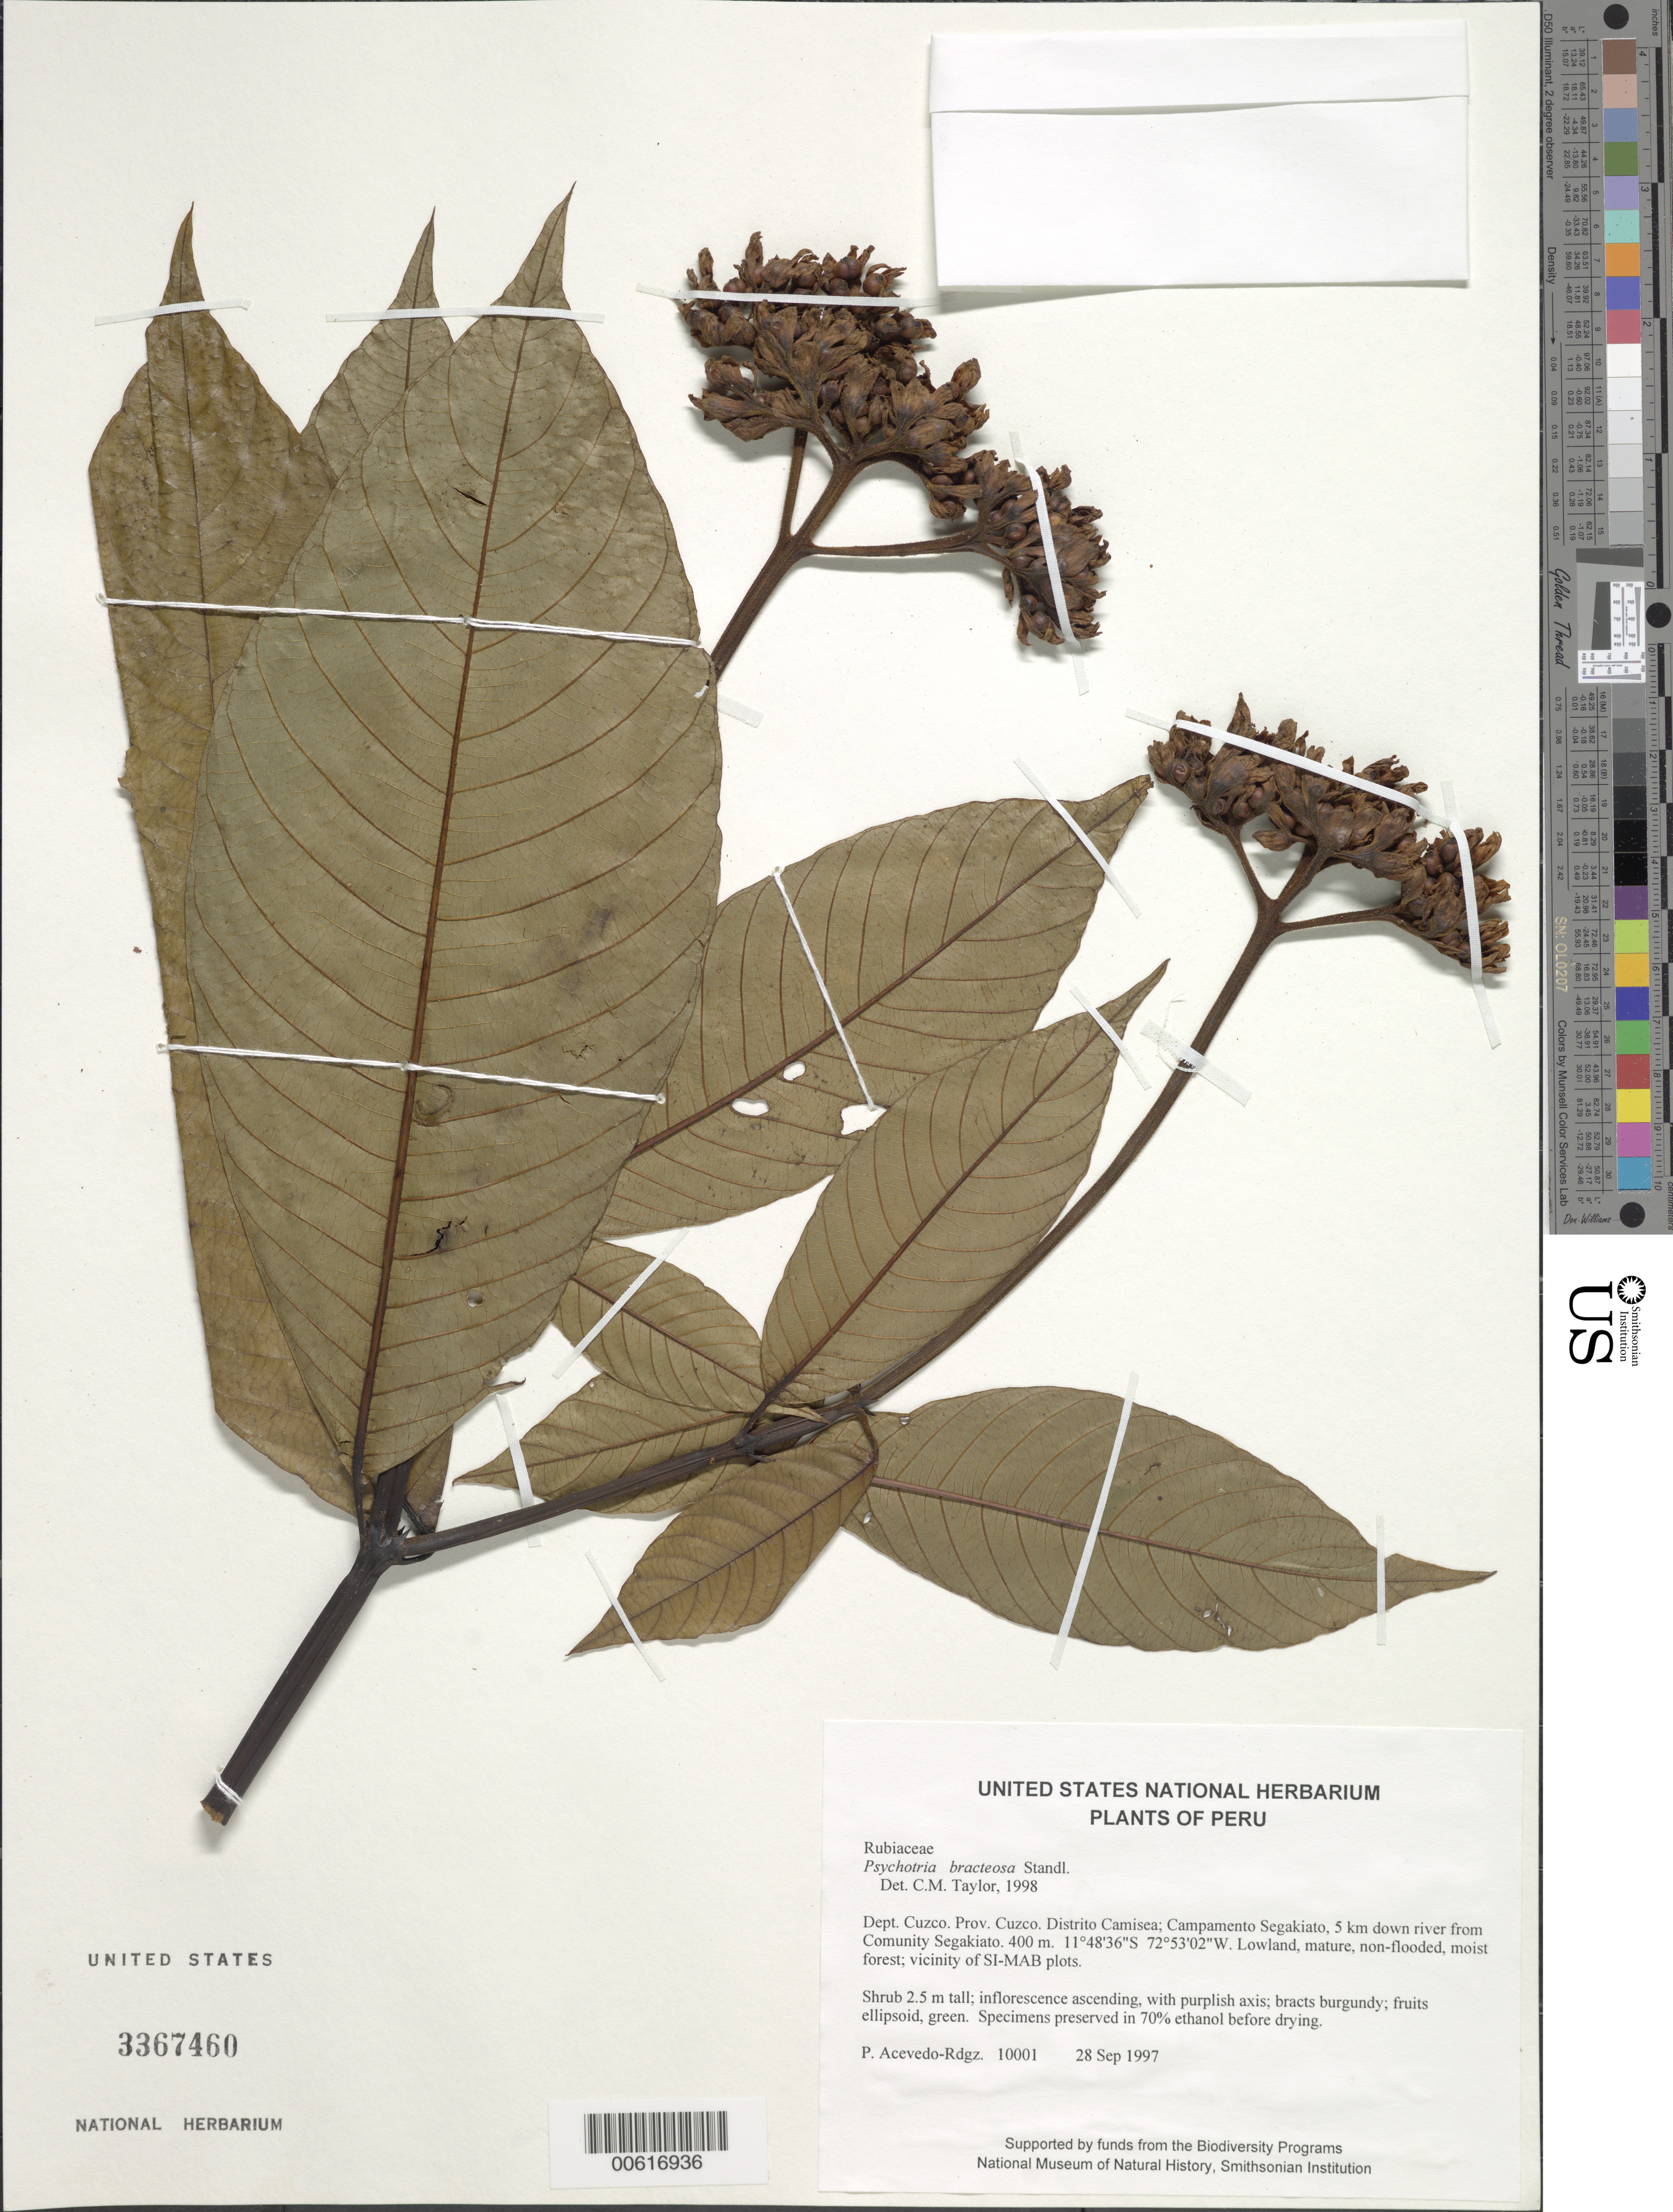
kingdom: Plantae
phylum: Tracheophyta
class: Magnoliopsida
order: Gentianales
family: Rubiaceae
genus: Palicourea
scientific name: Palicourea bracteosa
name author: Standl.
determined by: Taylor, Charlotte M.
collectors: P. Acevedo-Rodr.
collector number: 10001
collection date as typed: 28 Sep 1997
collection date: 1997-09-28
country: Peru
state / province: Cusco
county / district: Cusco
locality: Distrito Camisea; Campamento Segakiato, 5 km down river from Comunity Segakiato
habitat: Lowland, mature, non-flooded, moist forest; vicinity of SI-MAB plots.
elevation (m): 400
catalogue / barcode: US 3367460